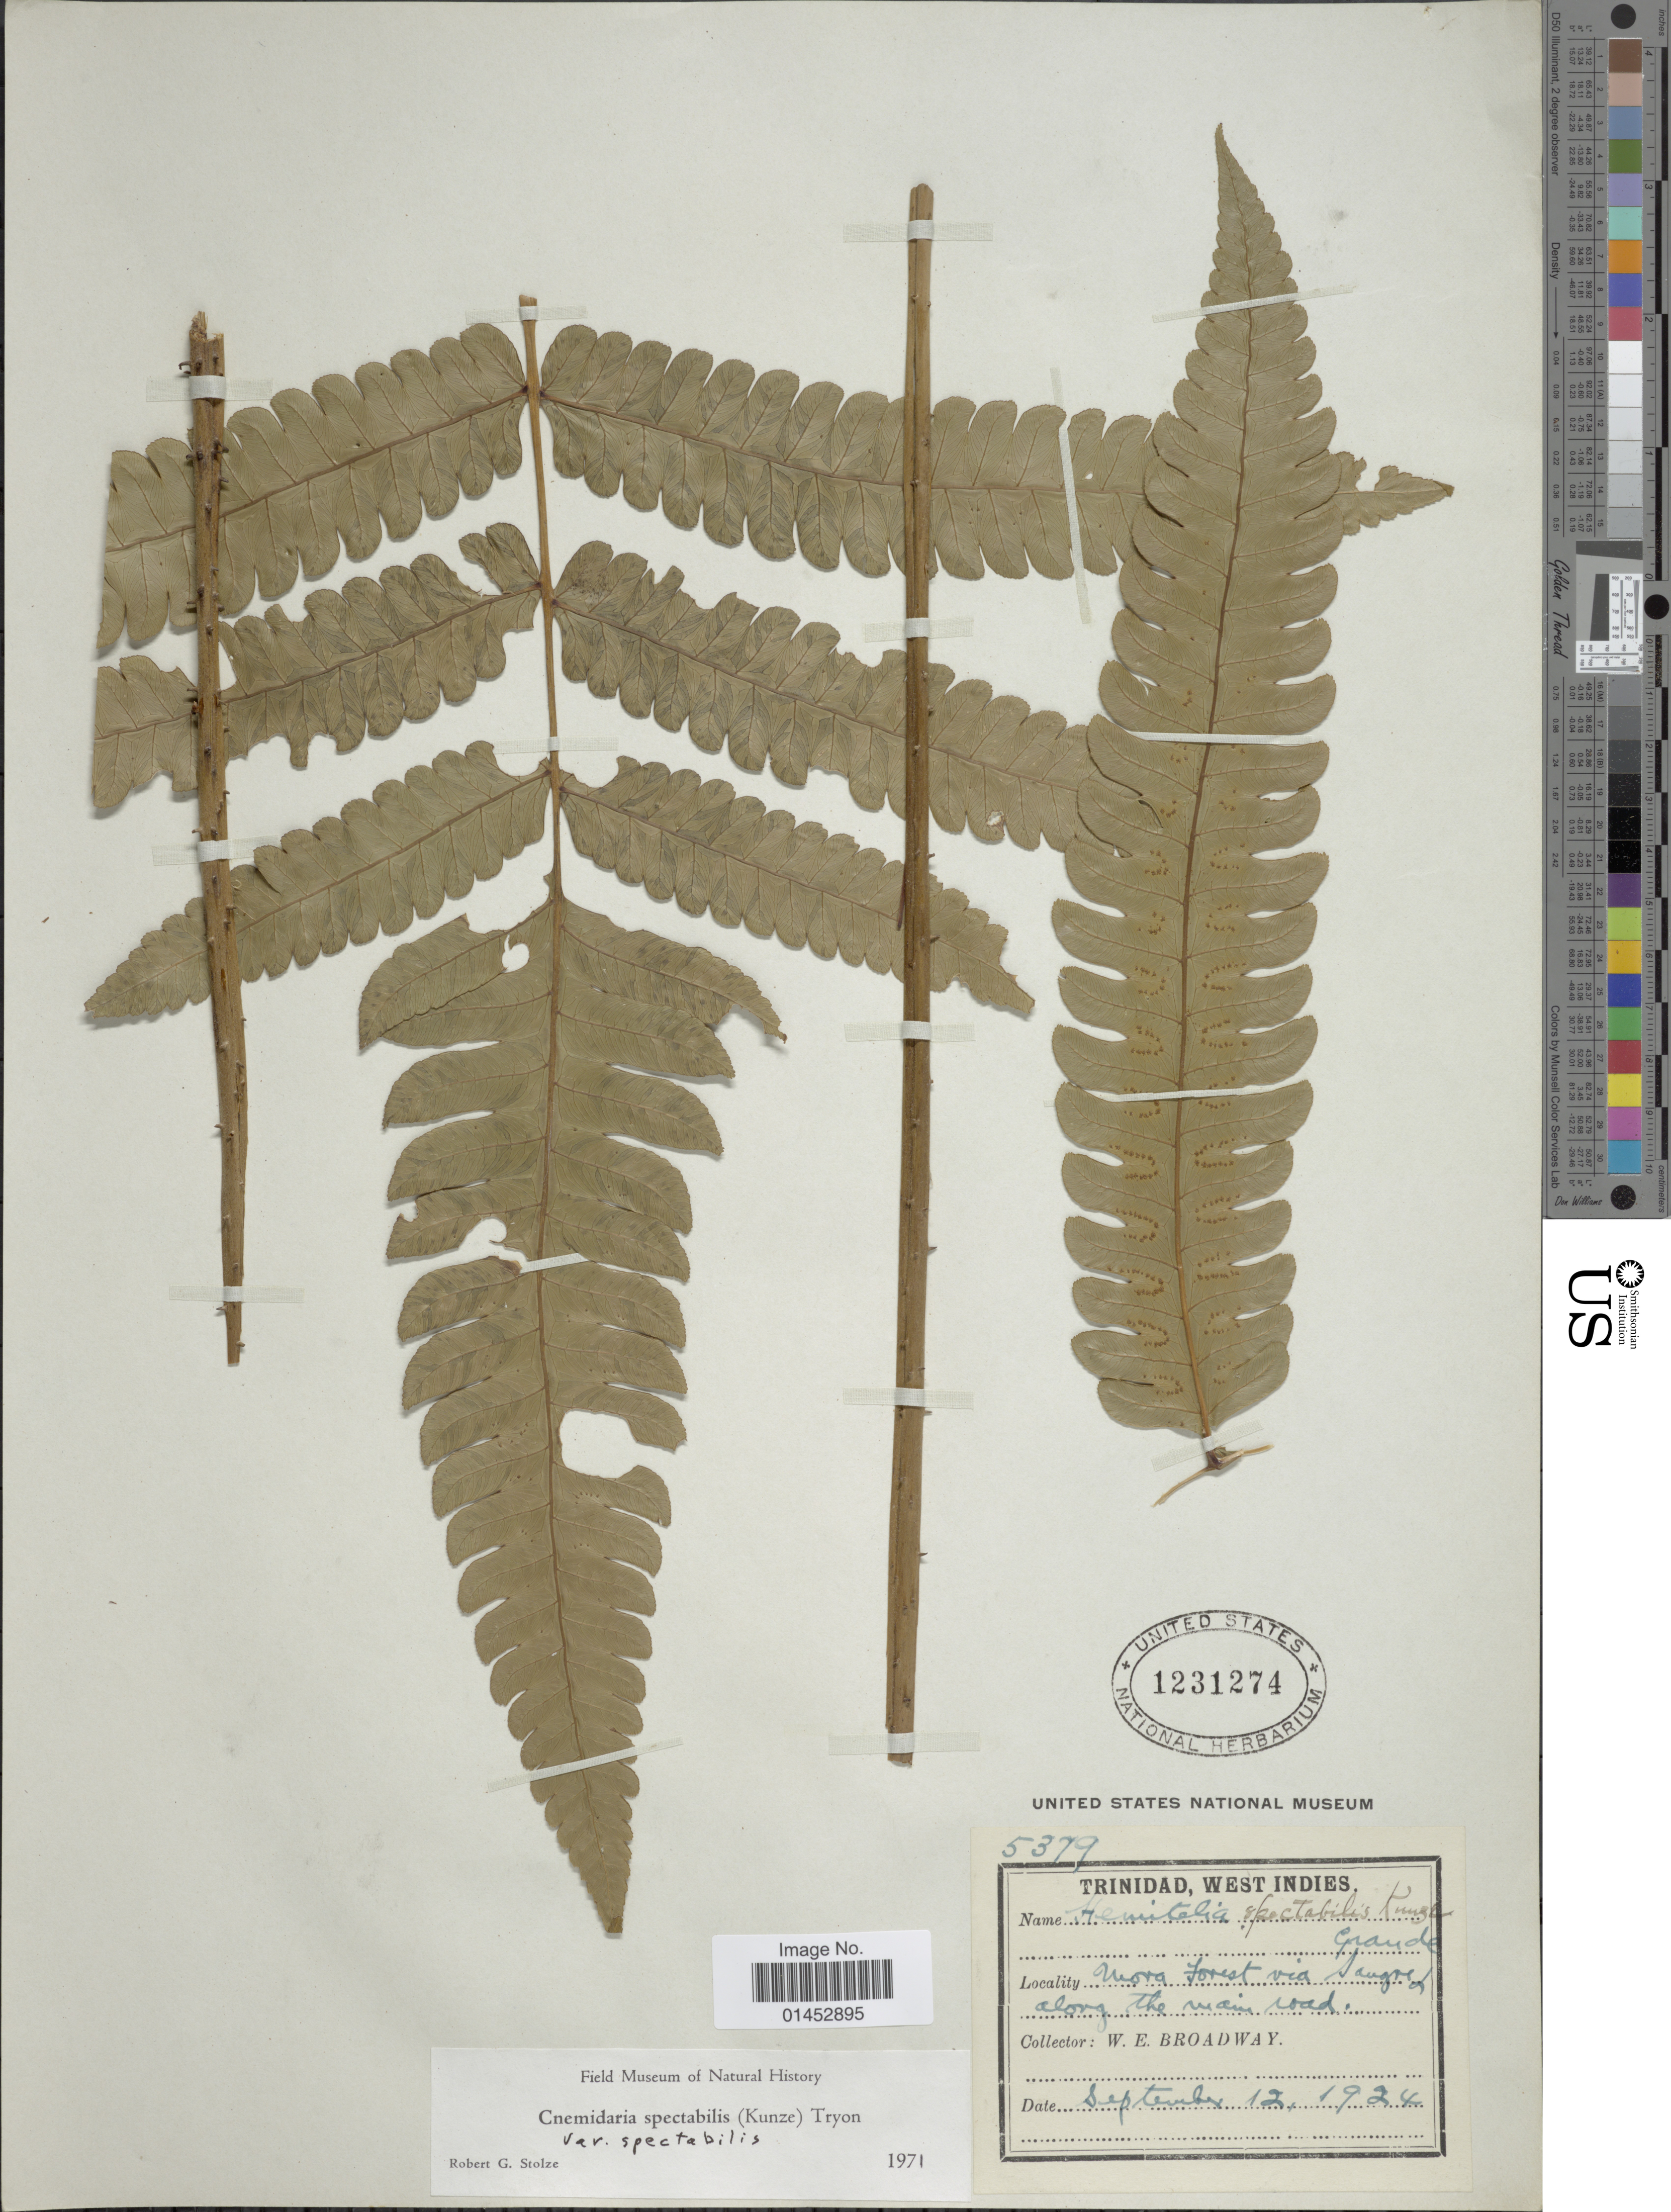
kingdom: Plantae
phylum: Tracheophyta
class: Polypodiopsida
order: Cyatheales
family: Cyatheaceae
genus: Cyathea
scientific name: Cyathea spectabilis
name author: (Kunze) Domin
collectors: W. E. Broadway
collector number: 5379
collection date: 1924-09-12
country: Trinidad and Tobago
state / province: Trinidad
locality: British West Indies, Mora Forest via Sangre, along the main road.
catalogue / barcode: US 1231274